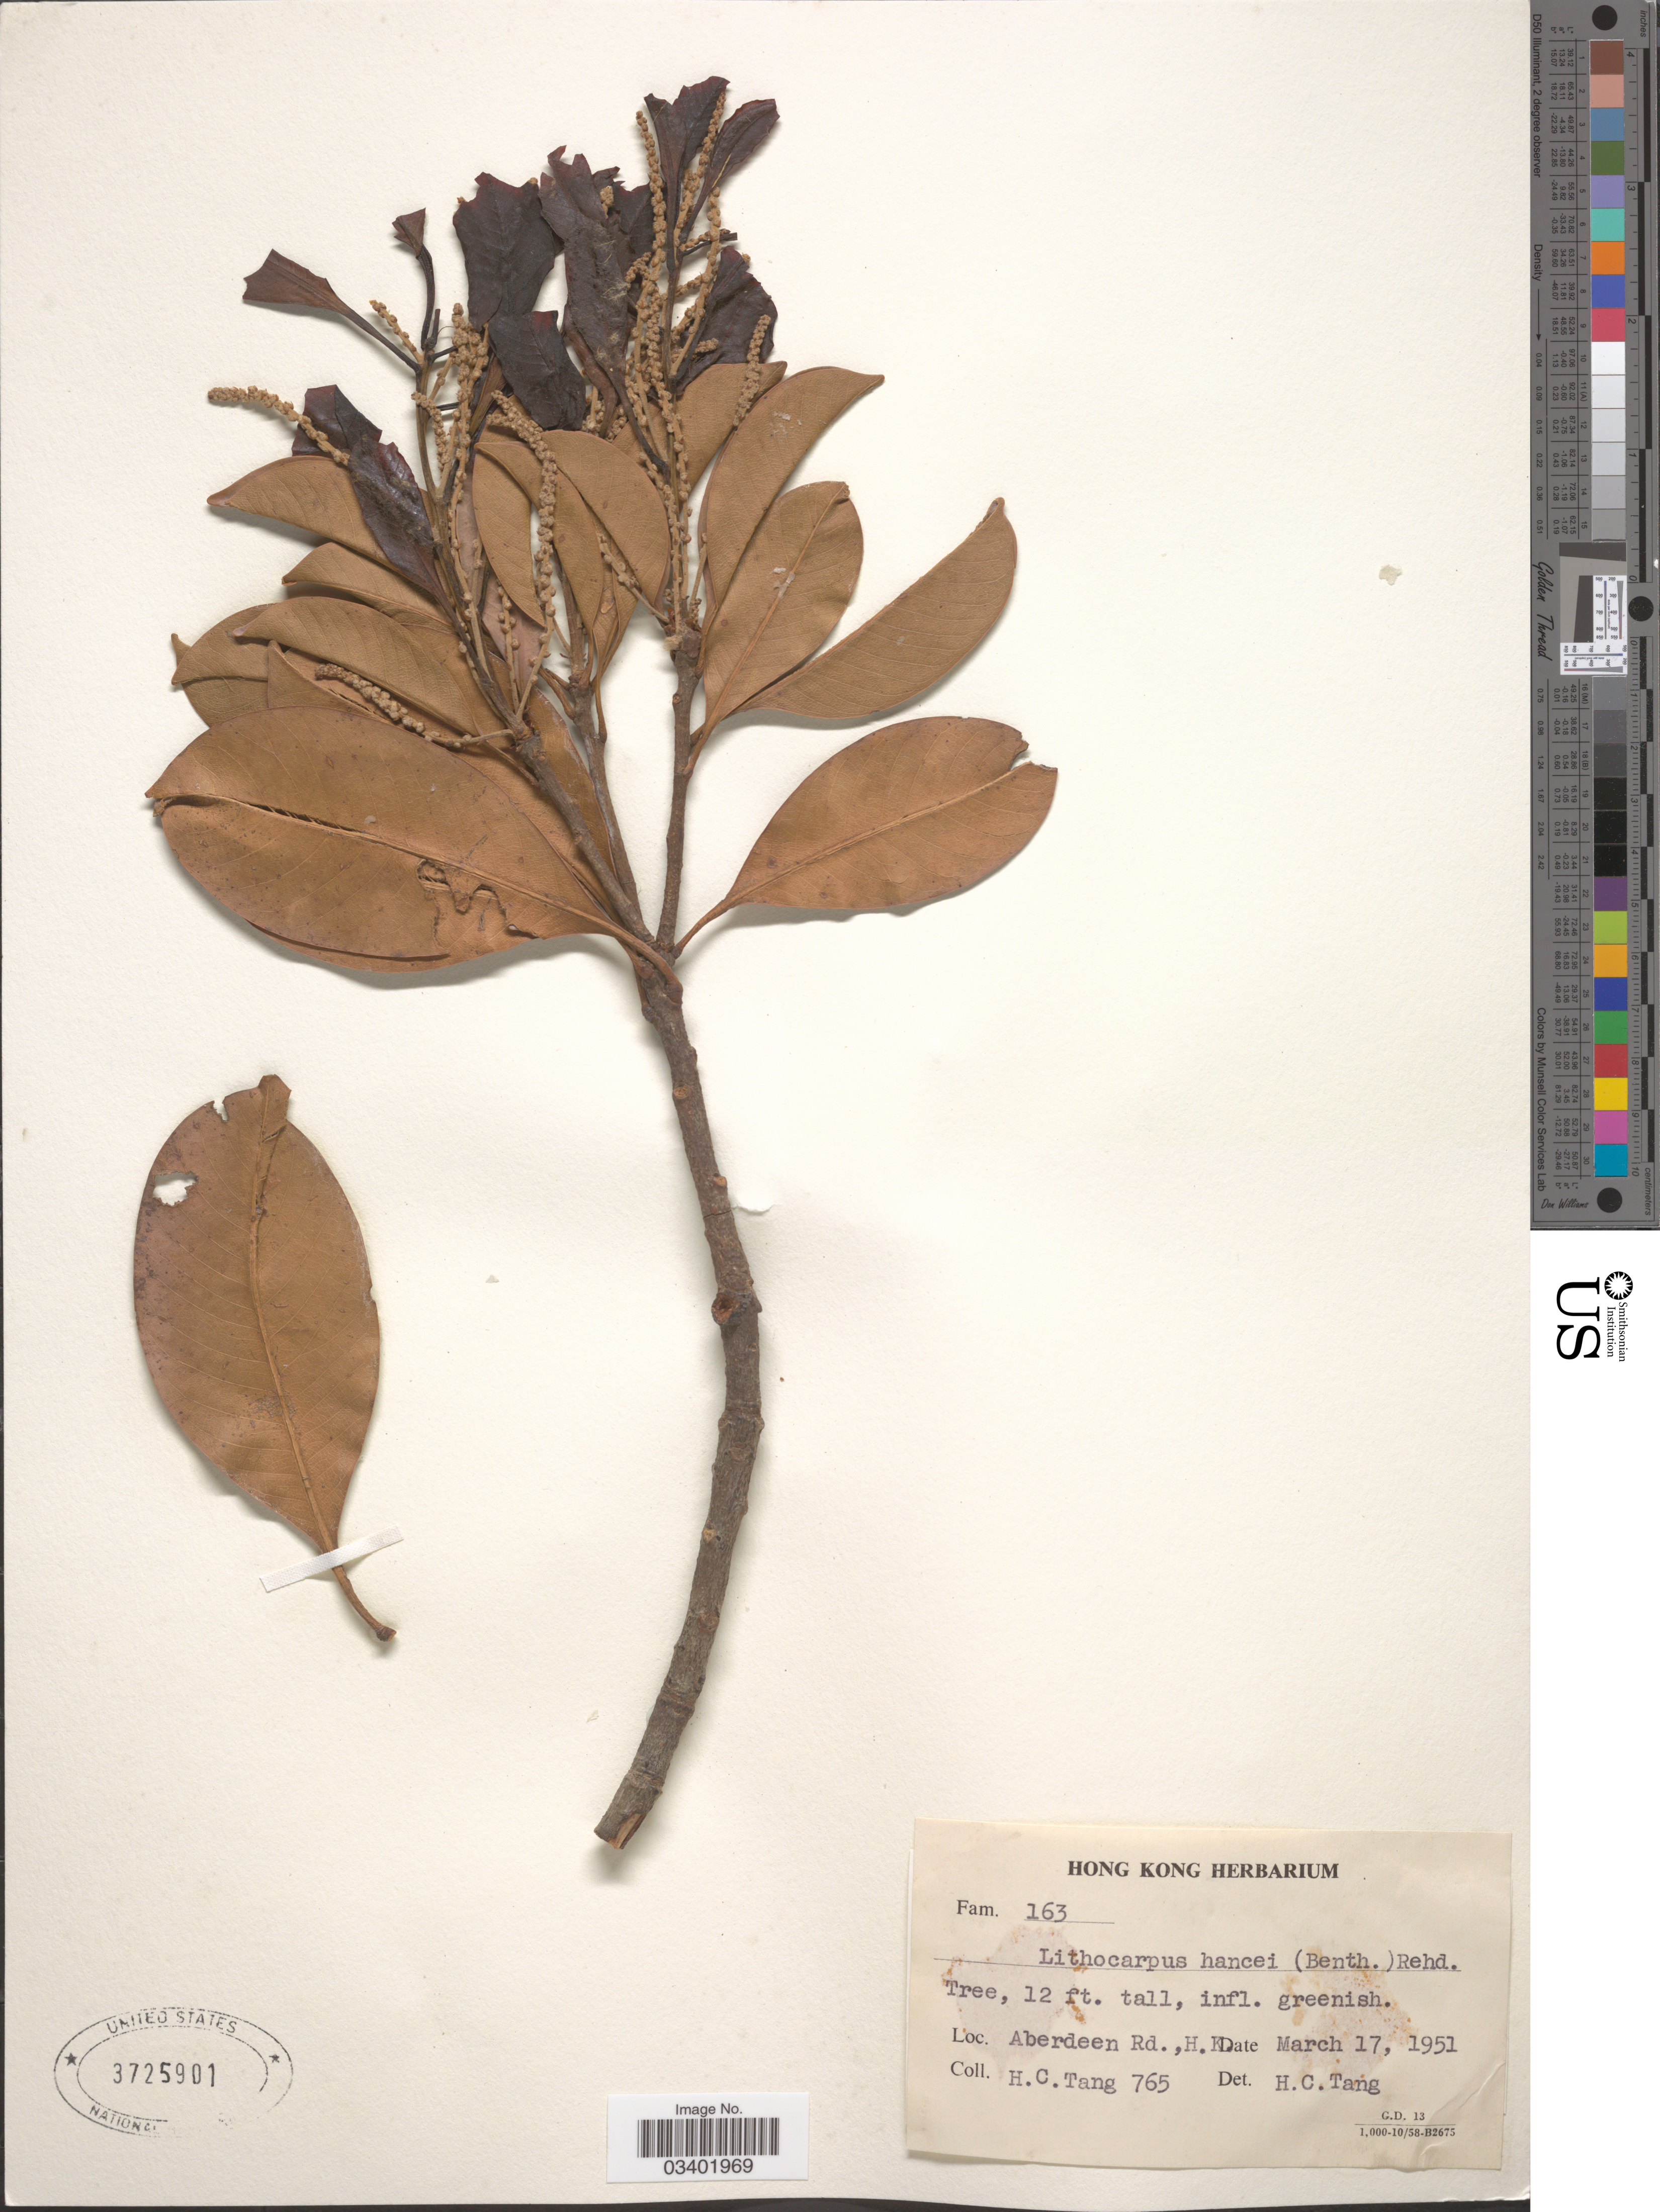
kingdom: Plantae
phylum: Tracheophyta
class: Magnoliopsida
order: Fagales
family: Fagaceae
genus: Lithocarpus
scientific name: Lithocarpus hancei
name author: (Benth.) Rehder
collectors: H. Tang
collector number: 765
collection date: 1951-03-17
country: China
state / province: Hong Kong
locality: Aberdeen Rd., H. K.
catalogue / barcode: US 3725901